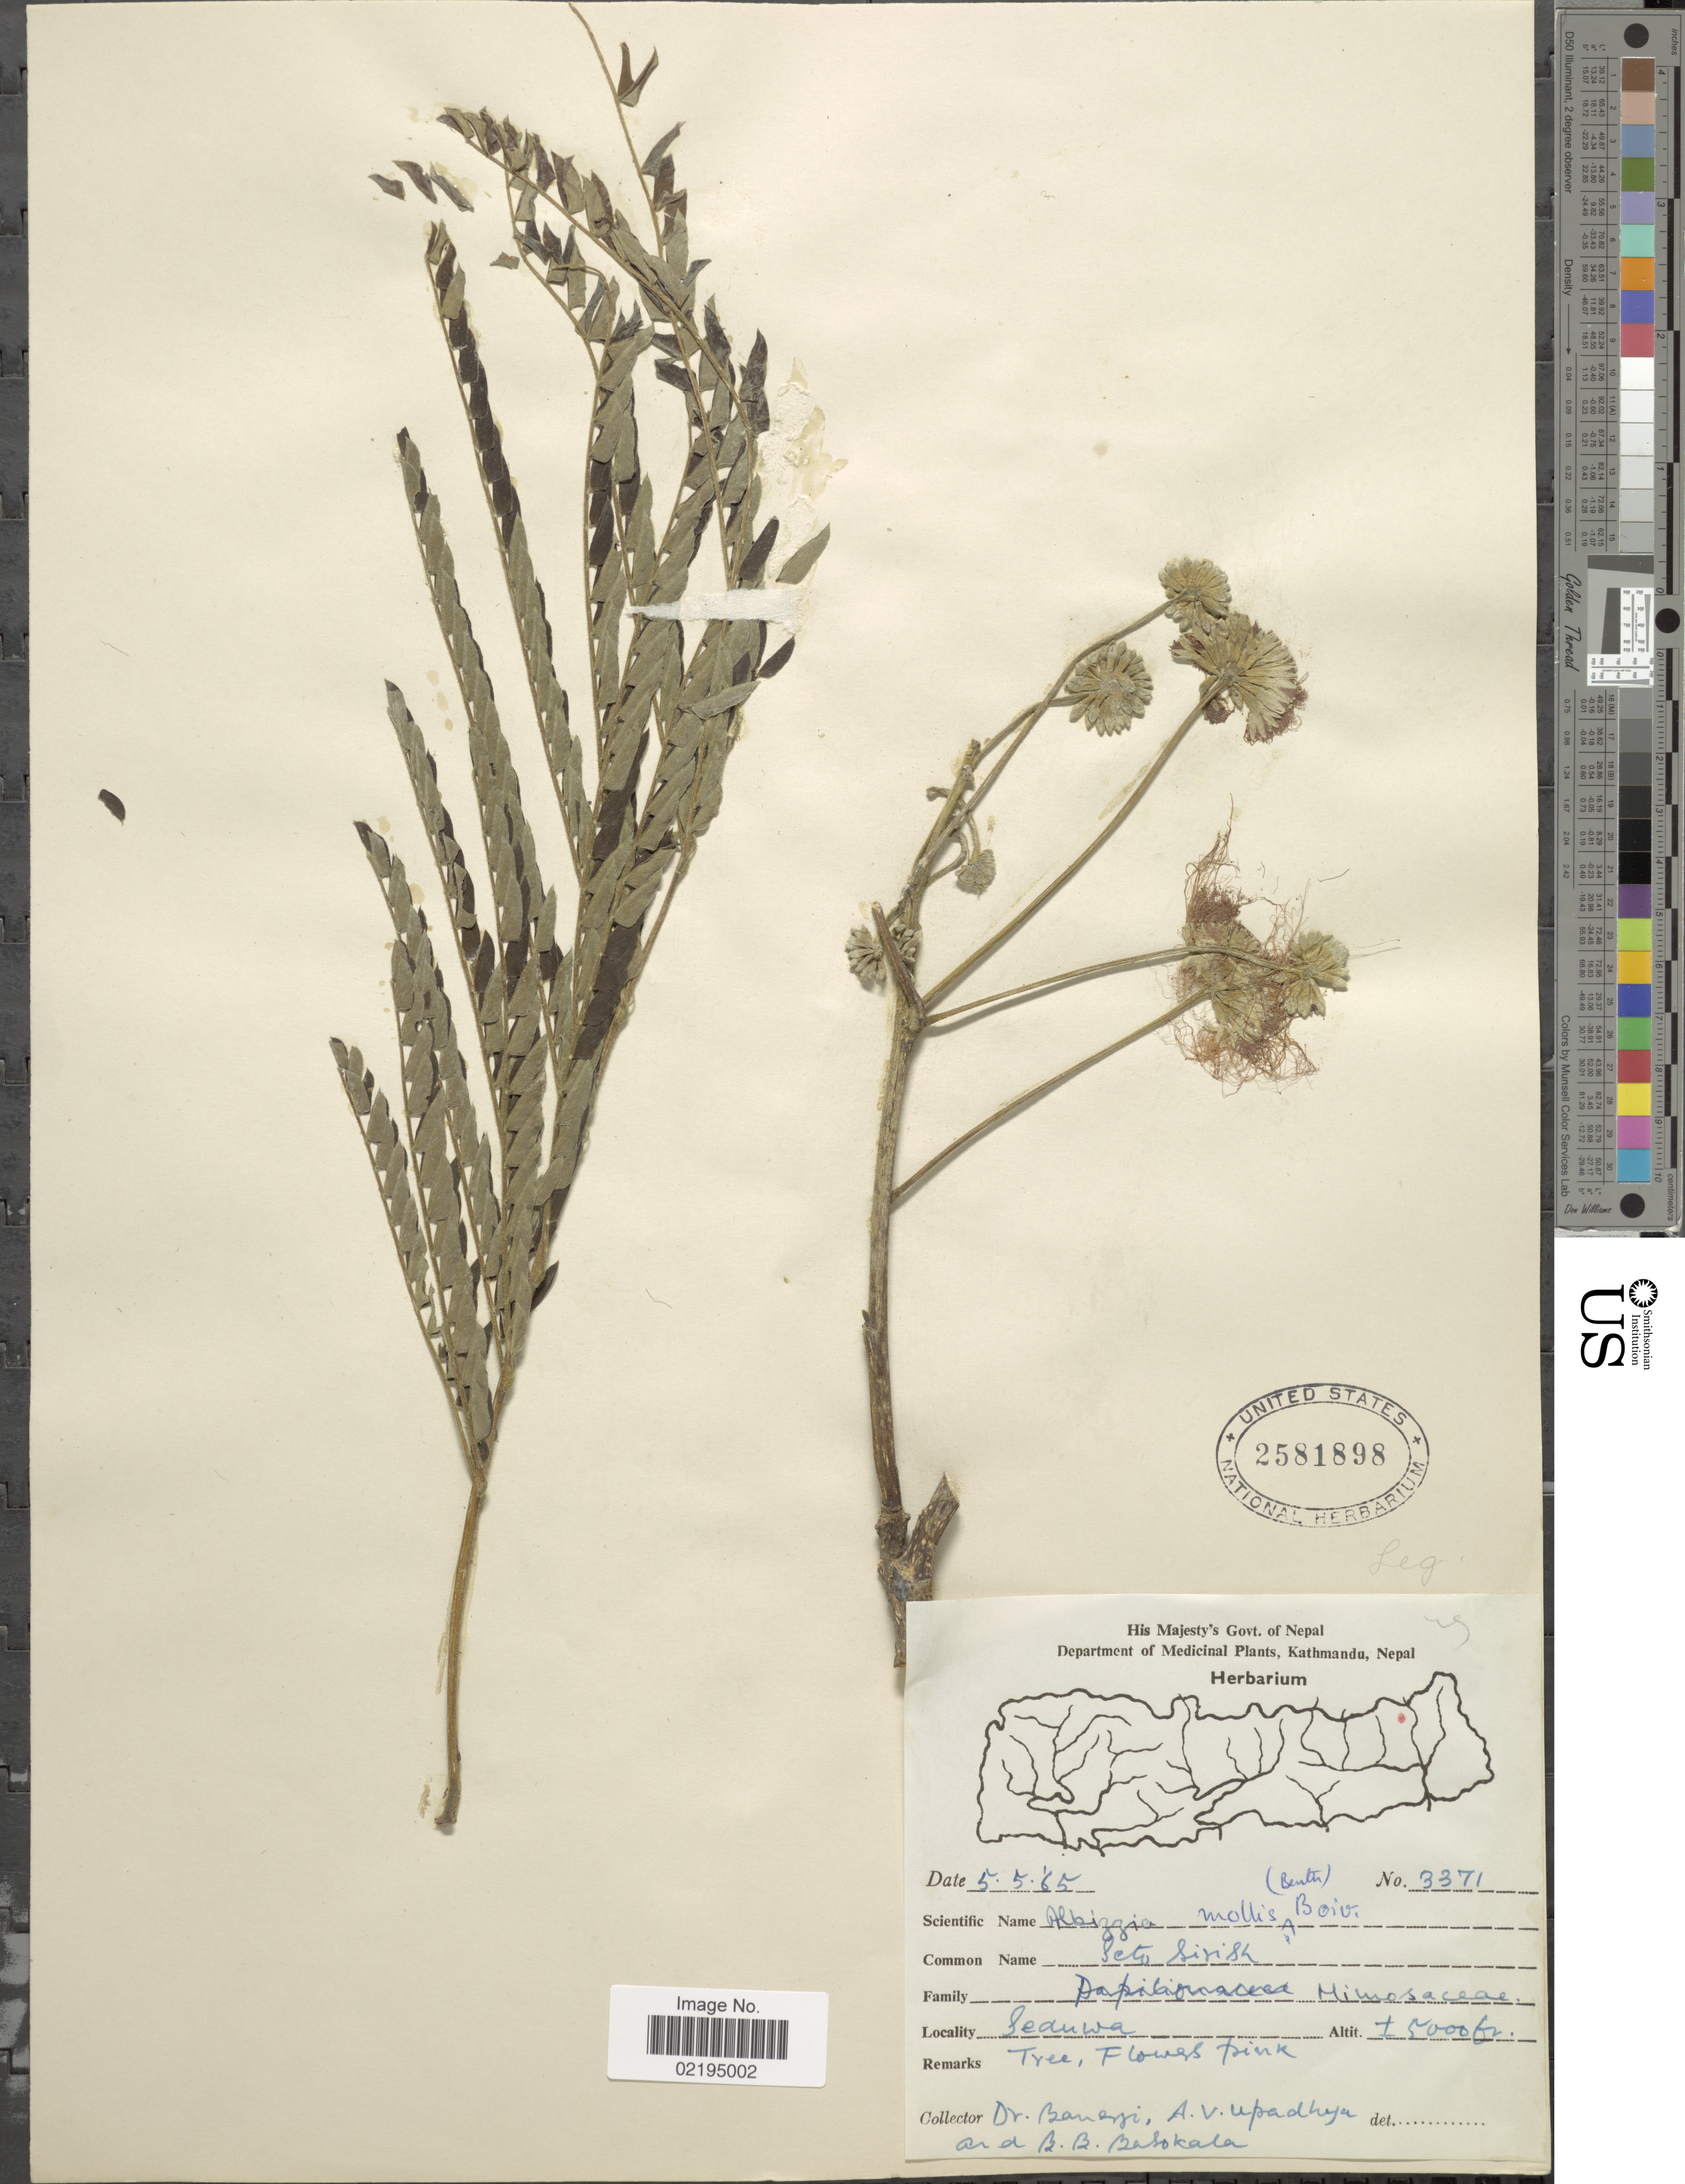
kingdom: Plantae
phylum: Tracheophyta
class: Magnoliopsida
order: Fabales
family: Fabaceae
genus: Albizia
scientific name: Albizia mollis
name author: (Wall.) Boivin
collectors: -. Banerji, A. Upadhya & B. Basokala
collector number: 3371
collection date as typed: Transcribed d/m/y: 5/5/65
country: Nepal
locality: Seduwa. [interpreted]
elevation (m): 1524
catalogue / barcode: US 2581898